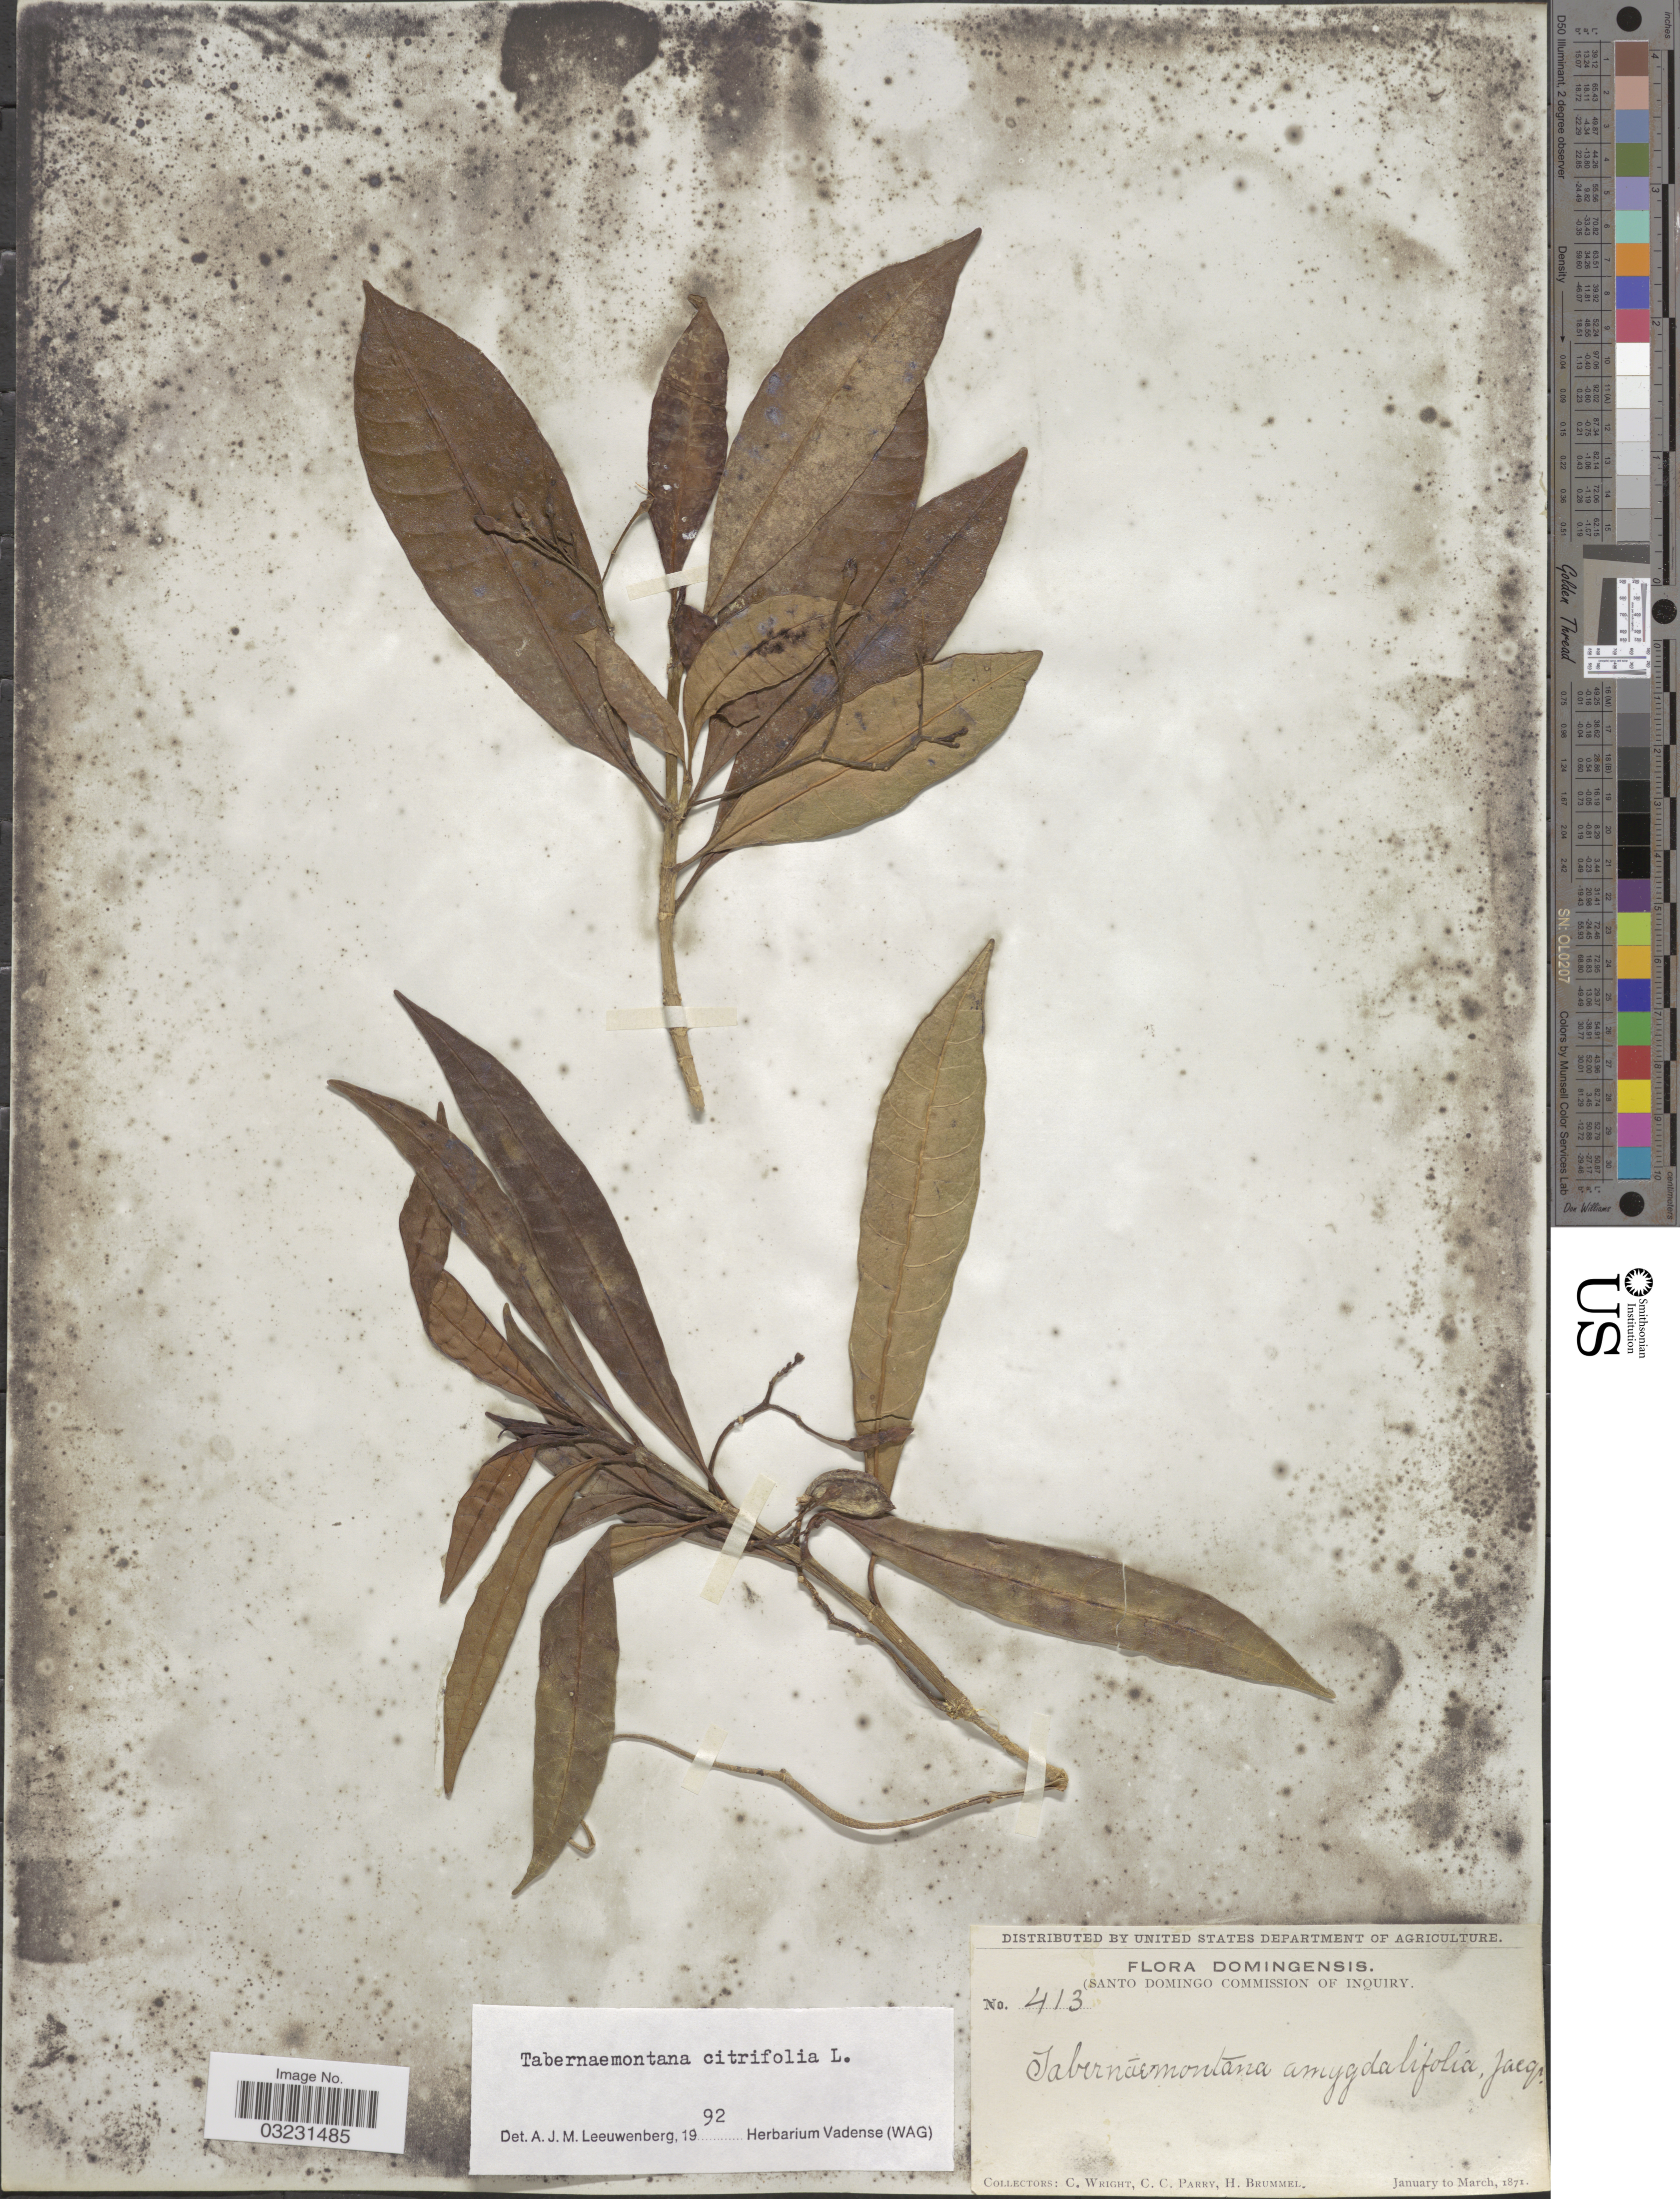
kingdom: Plantae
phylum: Tracheophyta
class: Magnoliopsida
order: Gentianales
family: Apocynaceae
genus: Tabernaemontana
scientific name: Tabernaemontana citrifolia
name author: L.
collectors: C. Wright, C. C. Parry & H. Brummel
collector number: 413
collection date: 1871-01/1871-03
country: Dominican Republic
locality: Domingensis.